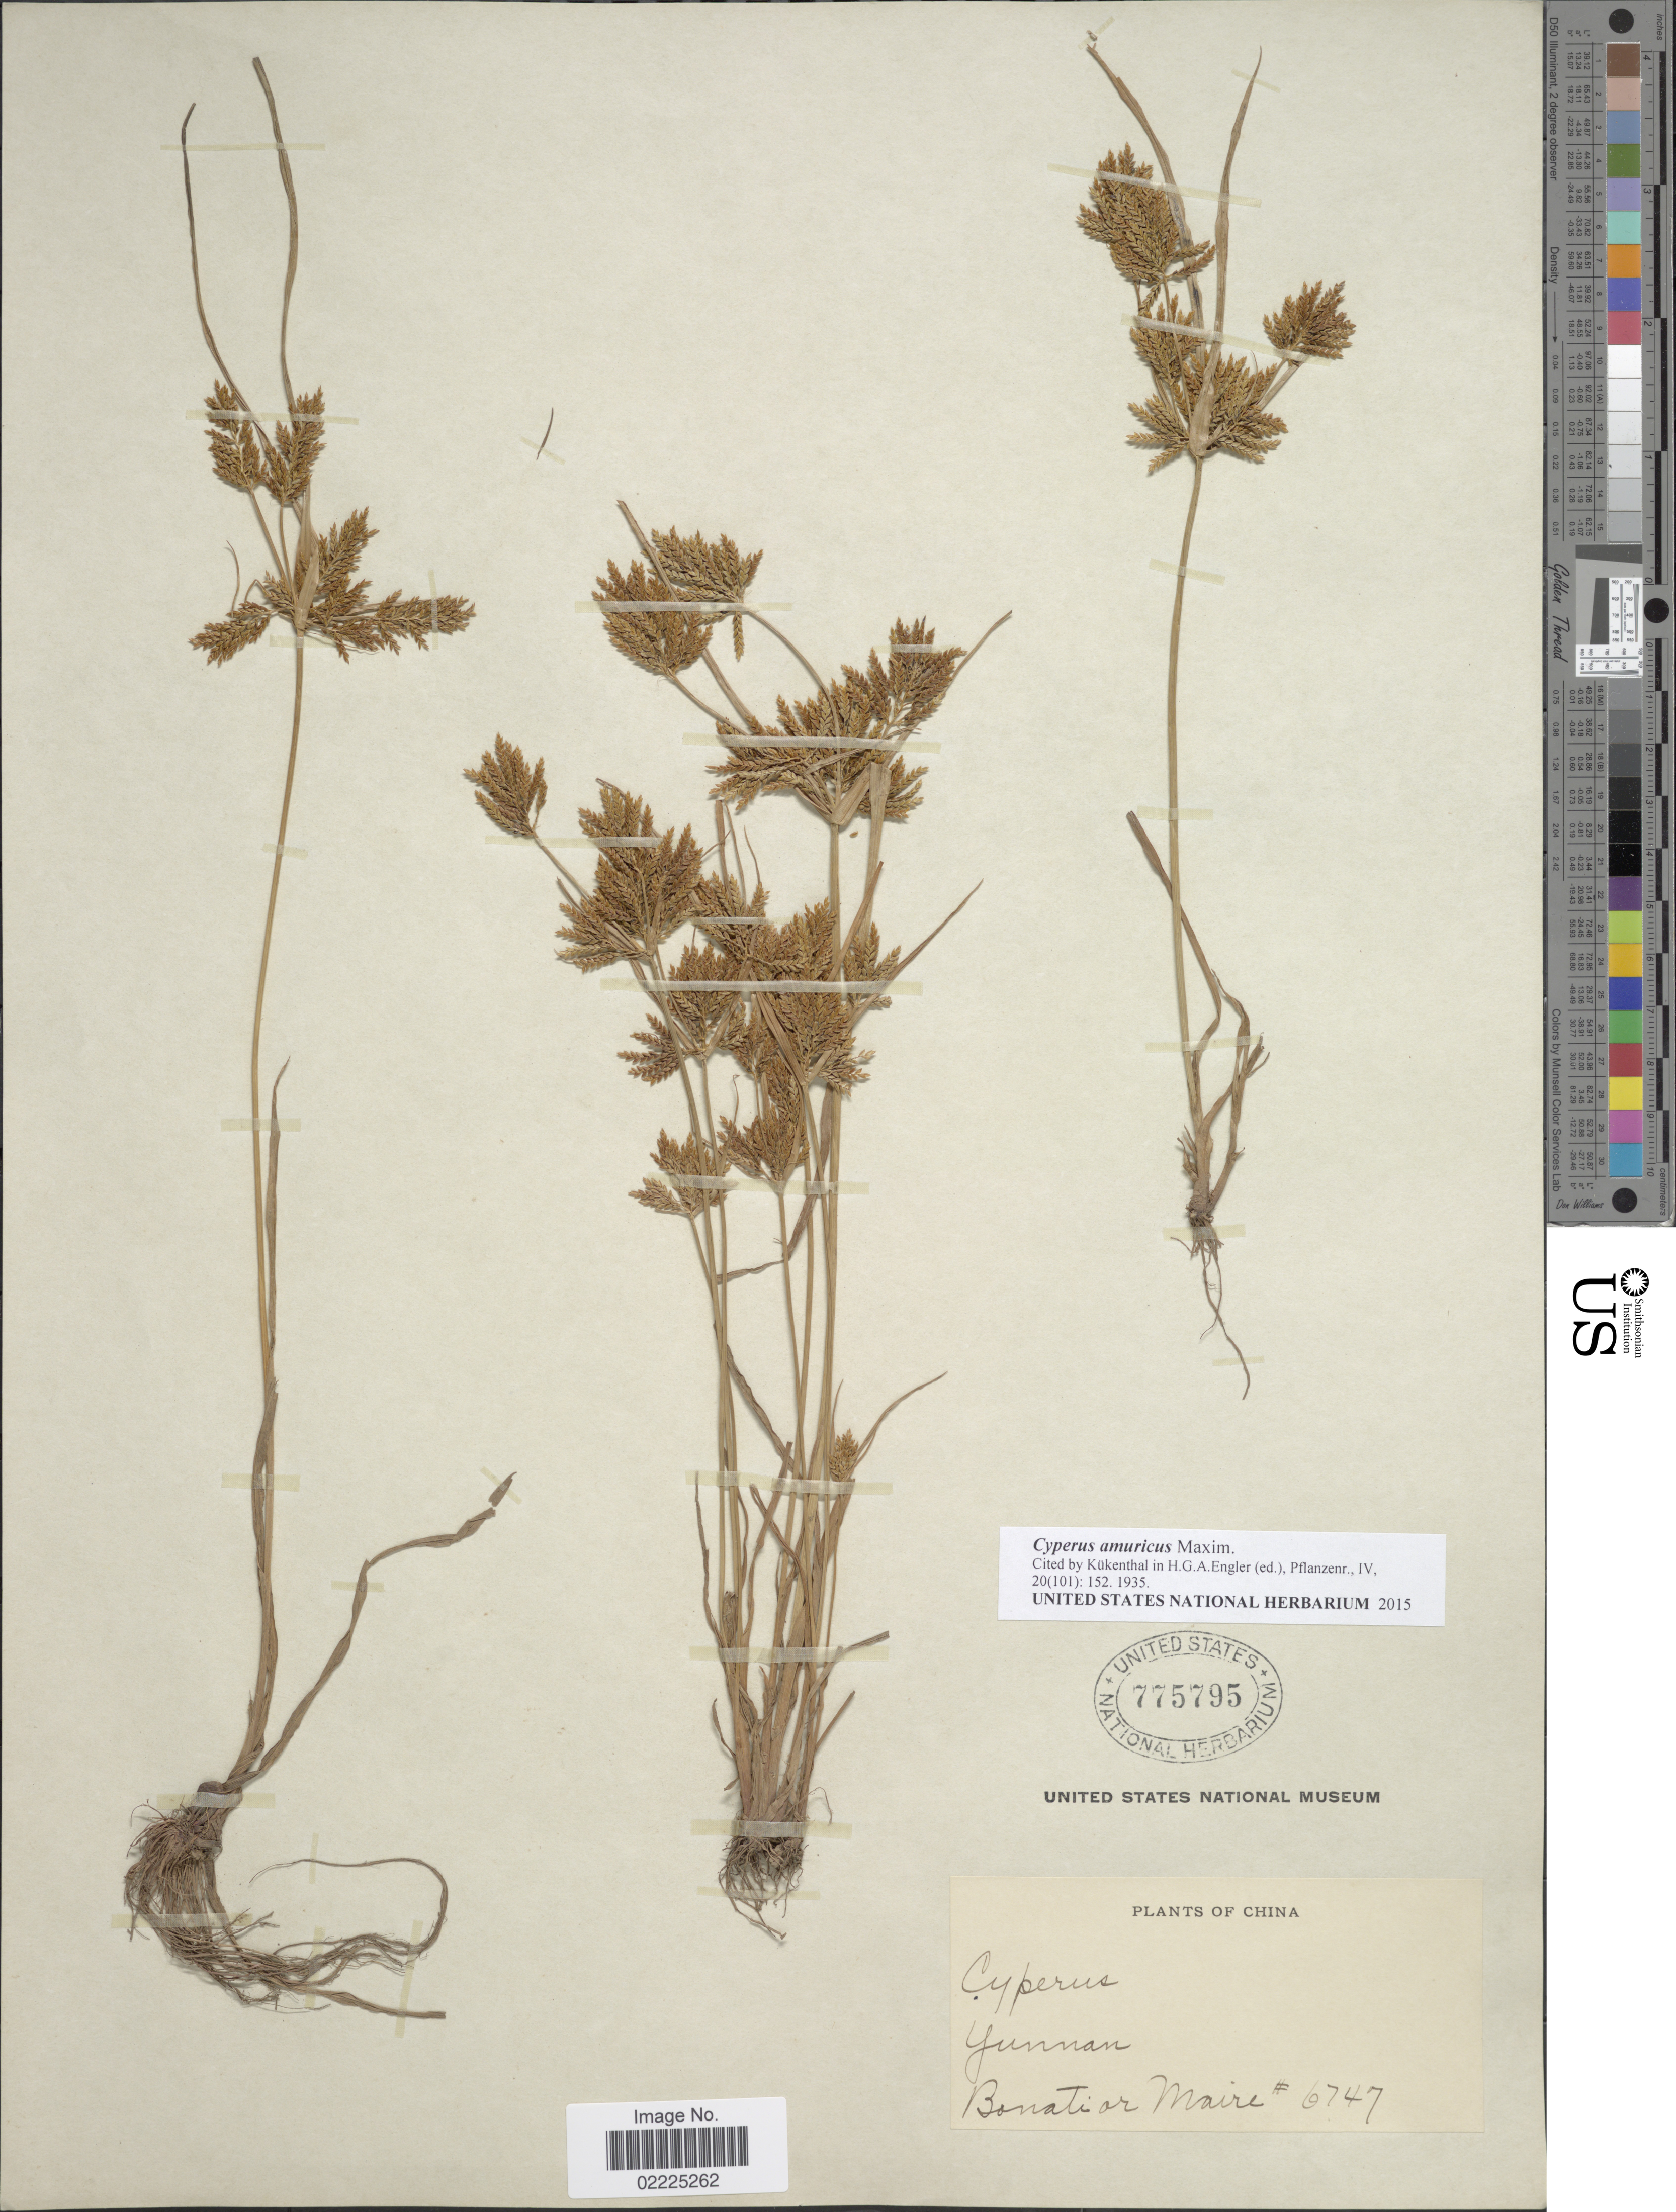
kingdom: Plantae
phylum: Tracheophyta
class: Liliopsida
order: Poales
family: Cyperaceae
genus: Cyperus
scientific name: Cyperus amuricus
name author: Maxim.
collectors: B. Maire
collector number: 6747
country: China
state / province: Yunnan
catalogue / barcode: US 775795